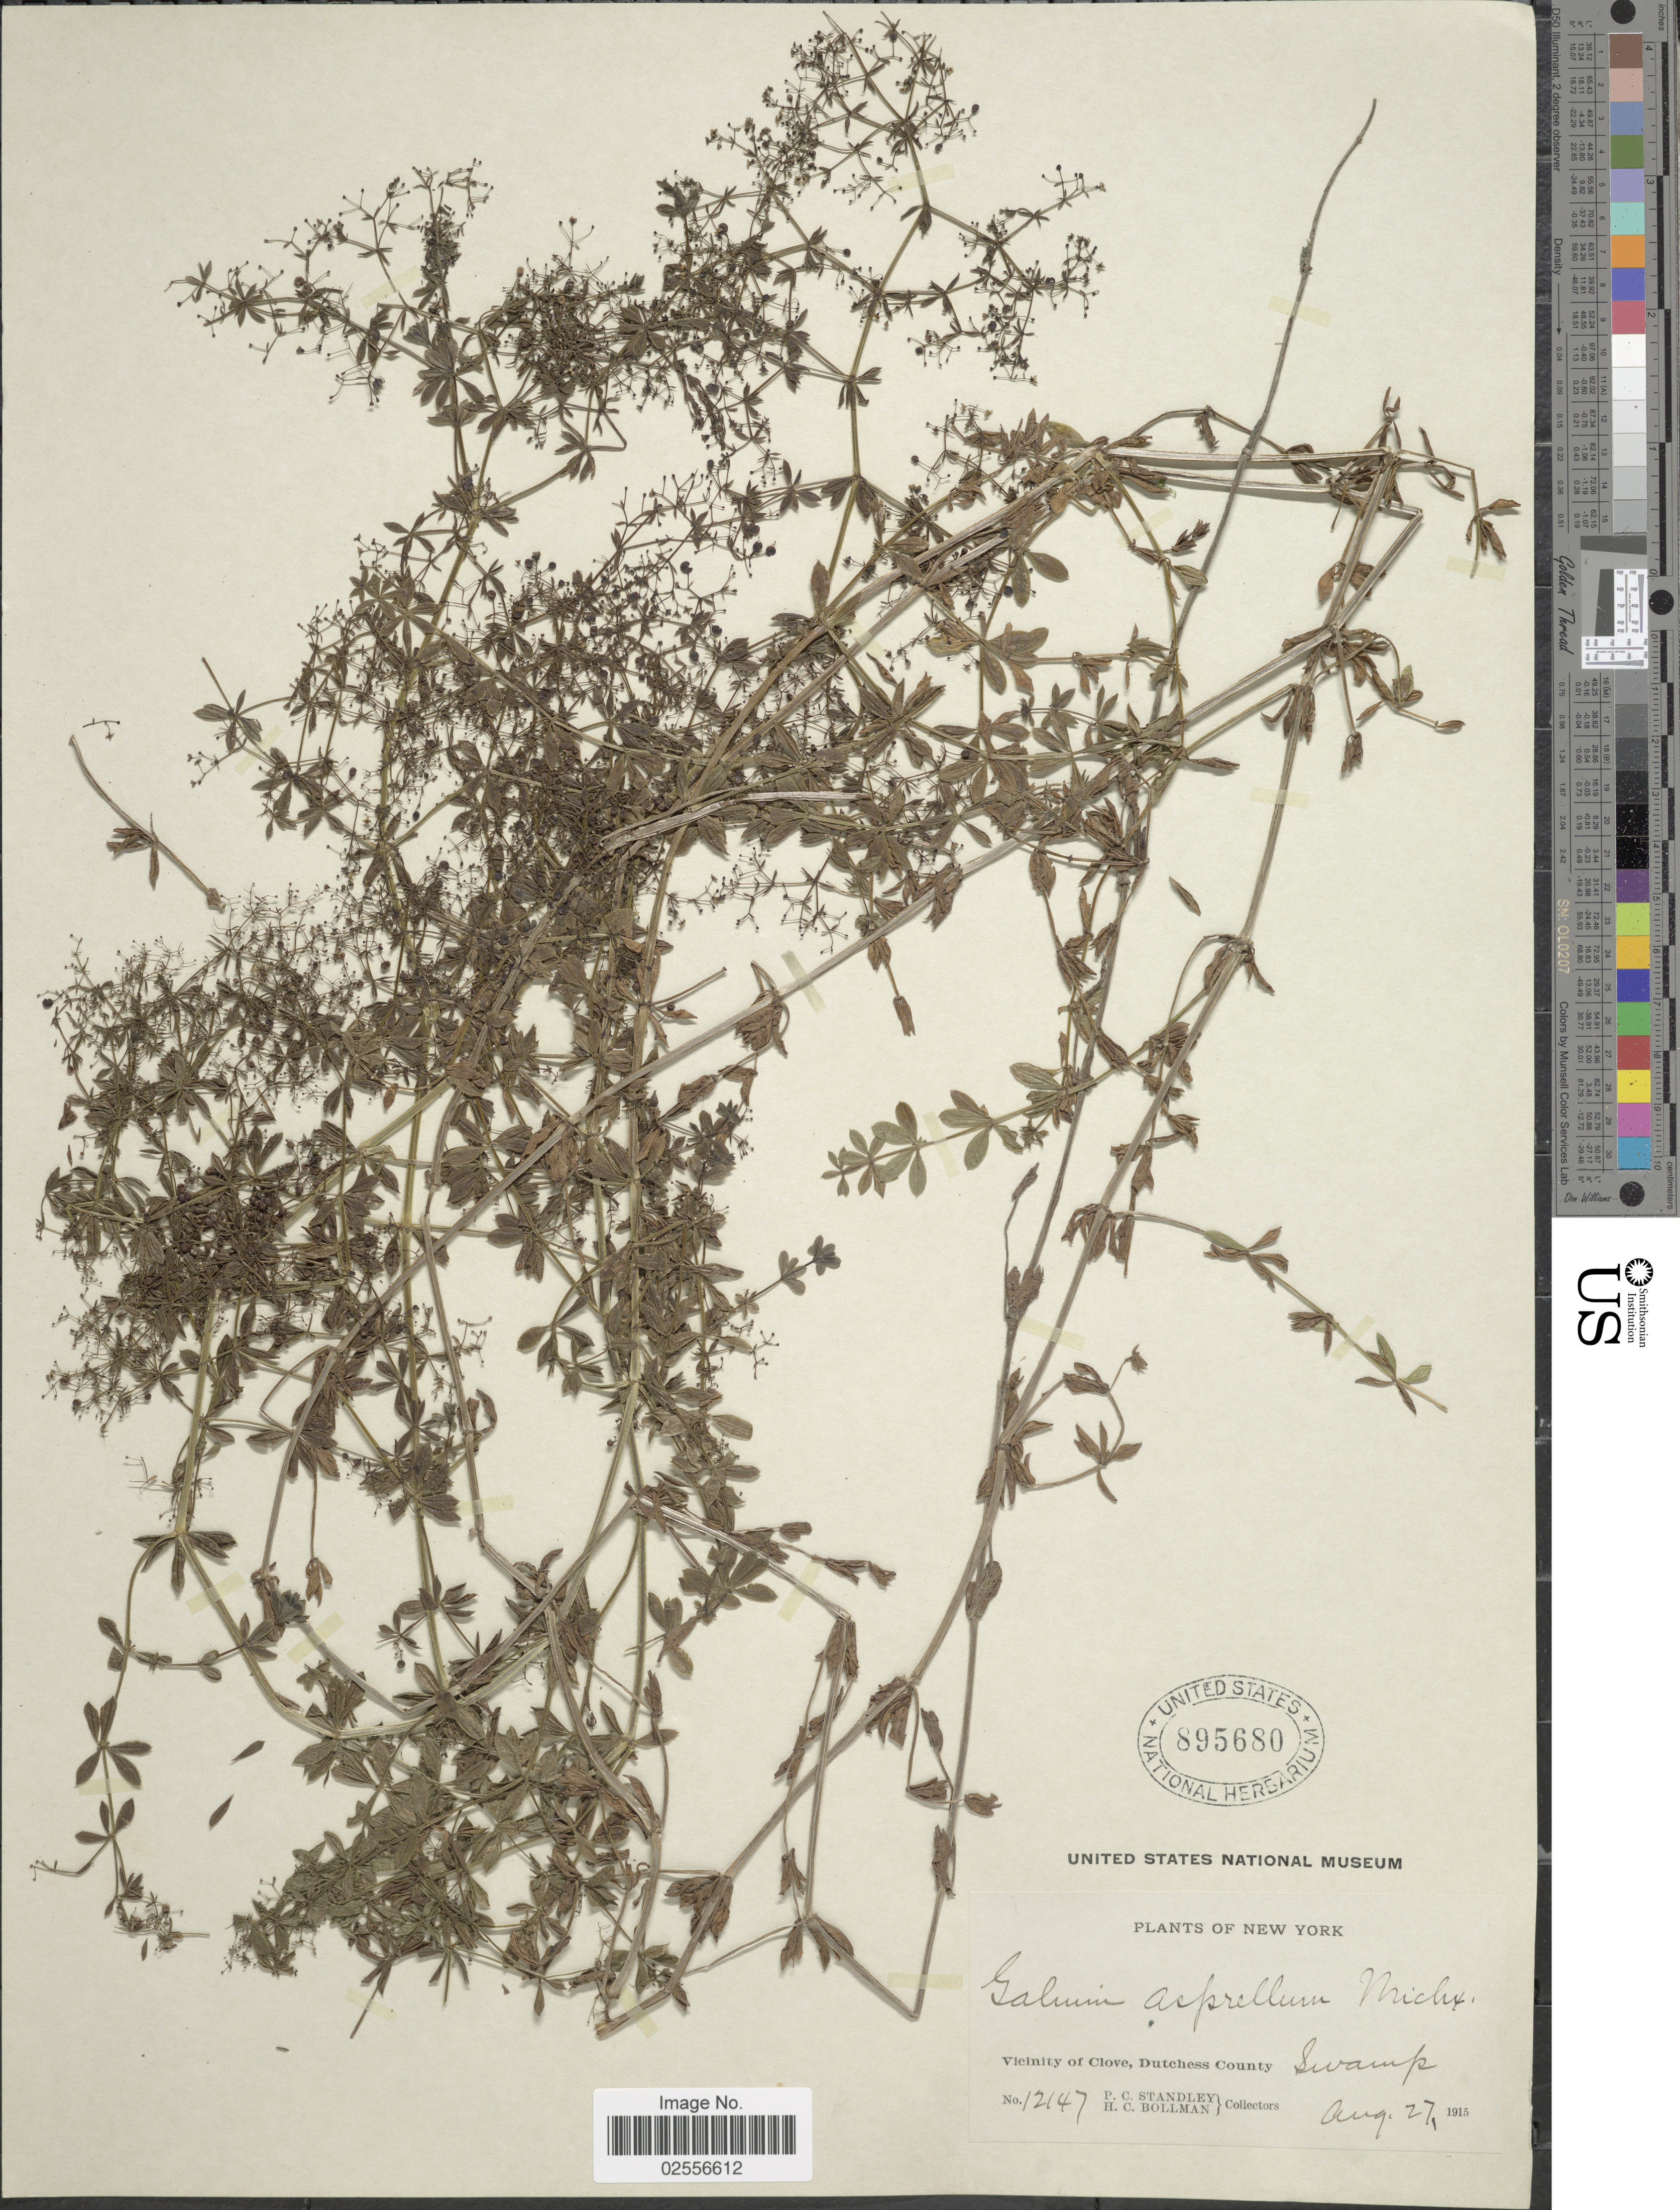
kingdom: Plantae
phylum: Tracheophyta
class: Magnoliopsida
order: Gentianales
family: Rubiaceae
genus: Galium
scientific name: Galium asprellum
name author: Michx.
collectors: P. C. Standley & H. C. Bollman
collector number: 12147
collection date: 1915-08-27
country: United States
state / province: New York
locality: Vicinity of Clove, Dutches County, Swamp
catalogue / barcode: US 895680